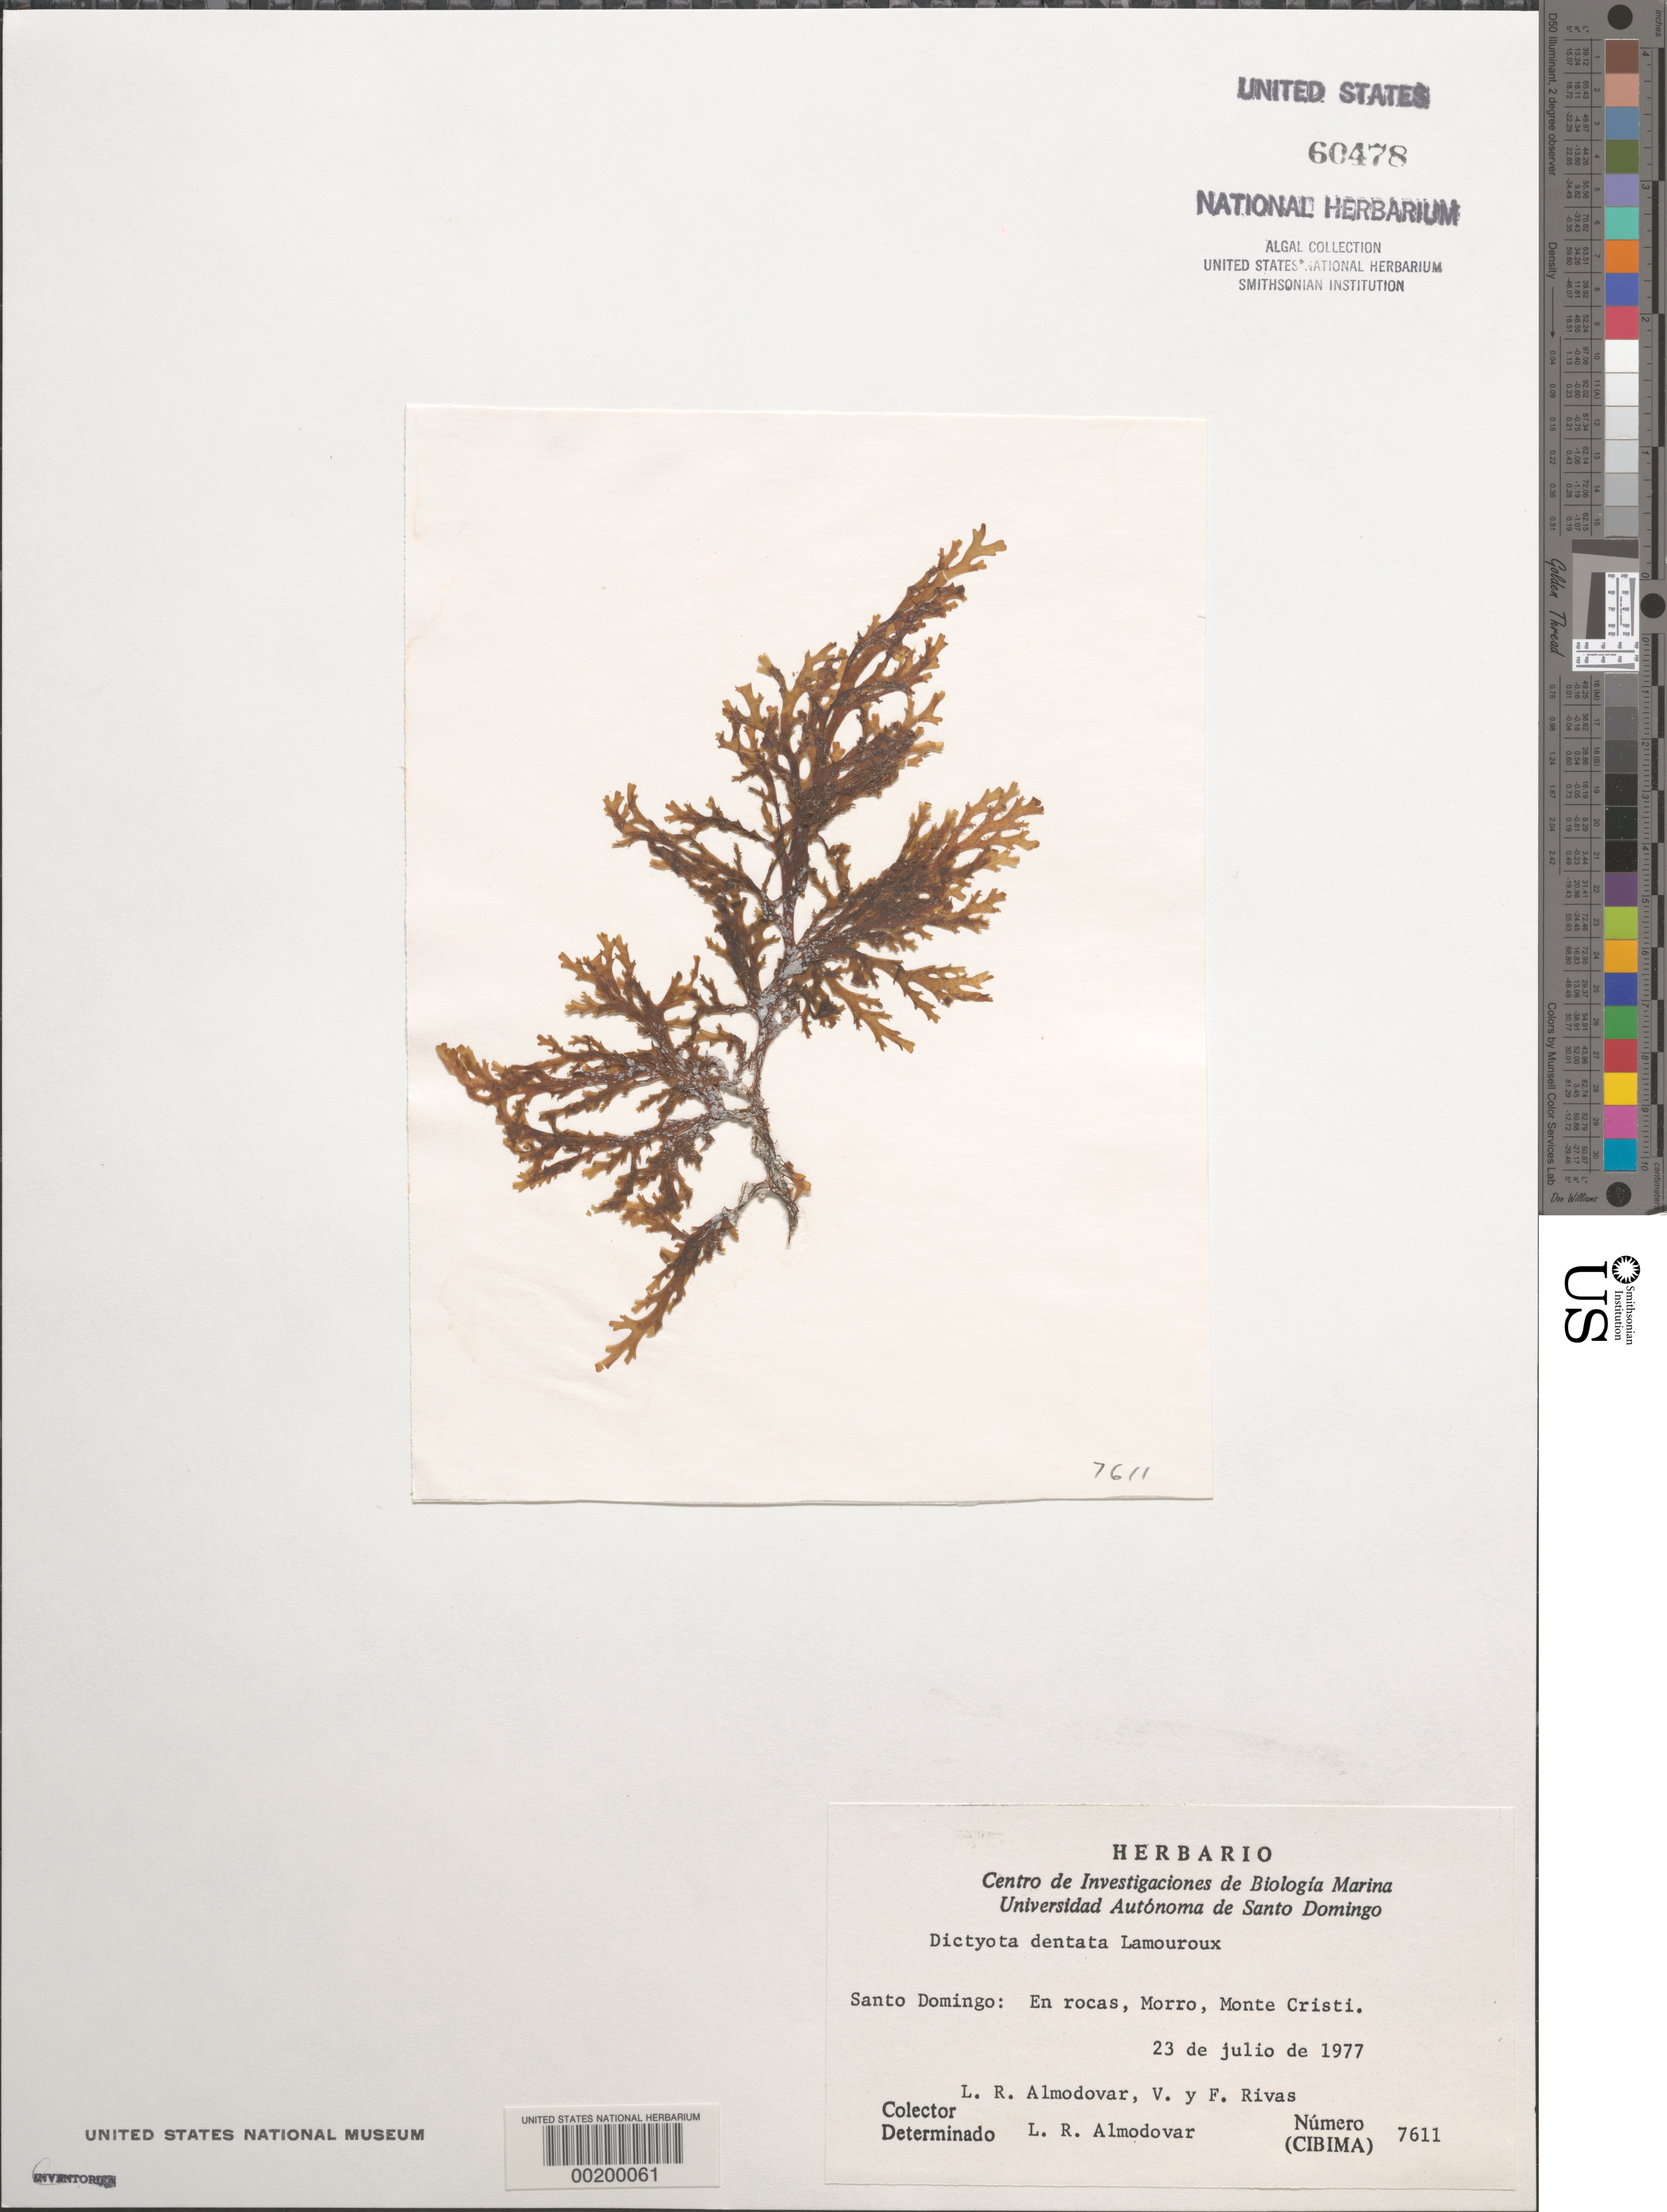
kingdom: Chromista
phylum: Ochrophyta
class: Phaeophyceae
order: Dictyotales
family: Dictyotaceae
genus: Dictyota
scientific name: Dictyota mertensii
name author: (C. Mart.) Kütz.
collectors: L. Almodovar, V. Rivas & F. Rivas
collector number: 7611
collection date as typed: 23 Jul 1977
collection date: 1977-07-23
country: Dominican Republic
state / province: Monte Cristi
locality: Morro, monte cristi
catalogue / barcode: US 60478